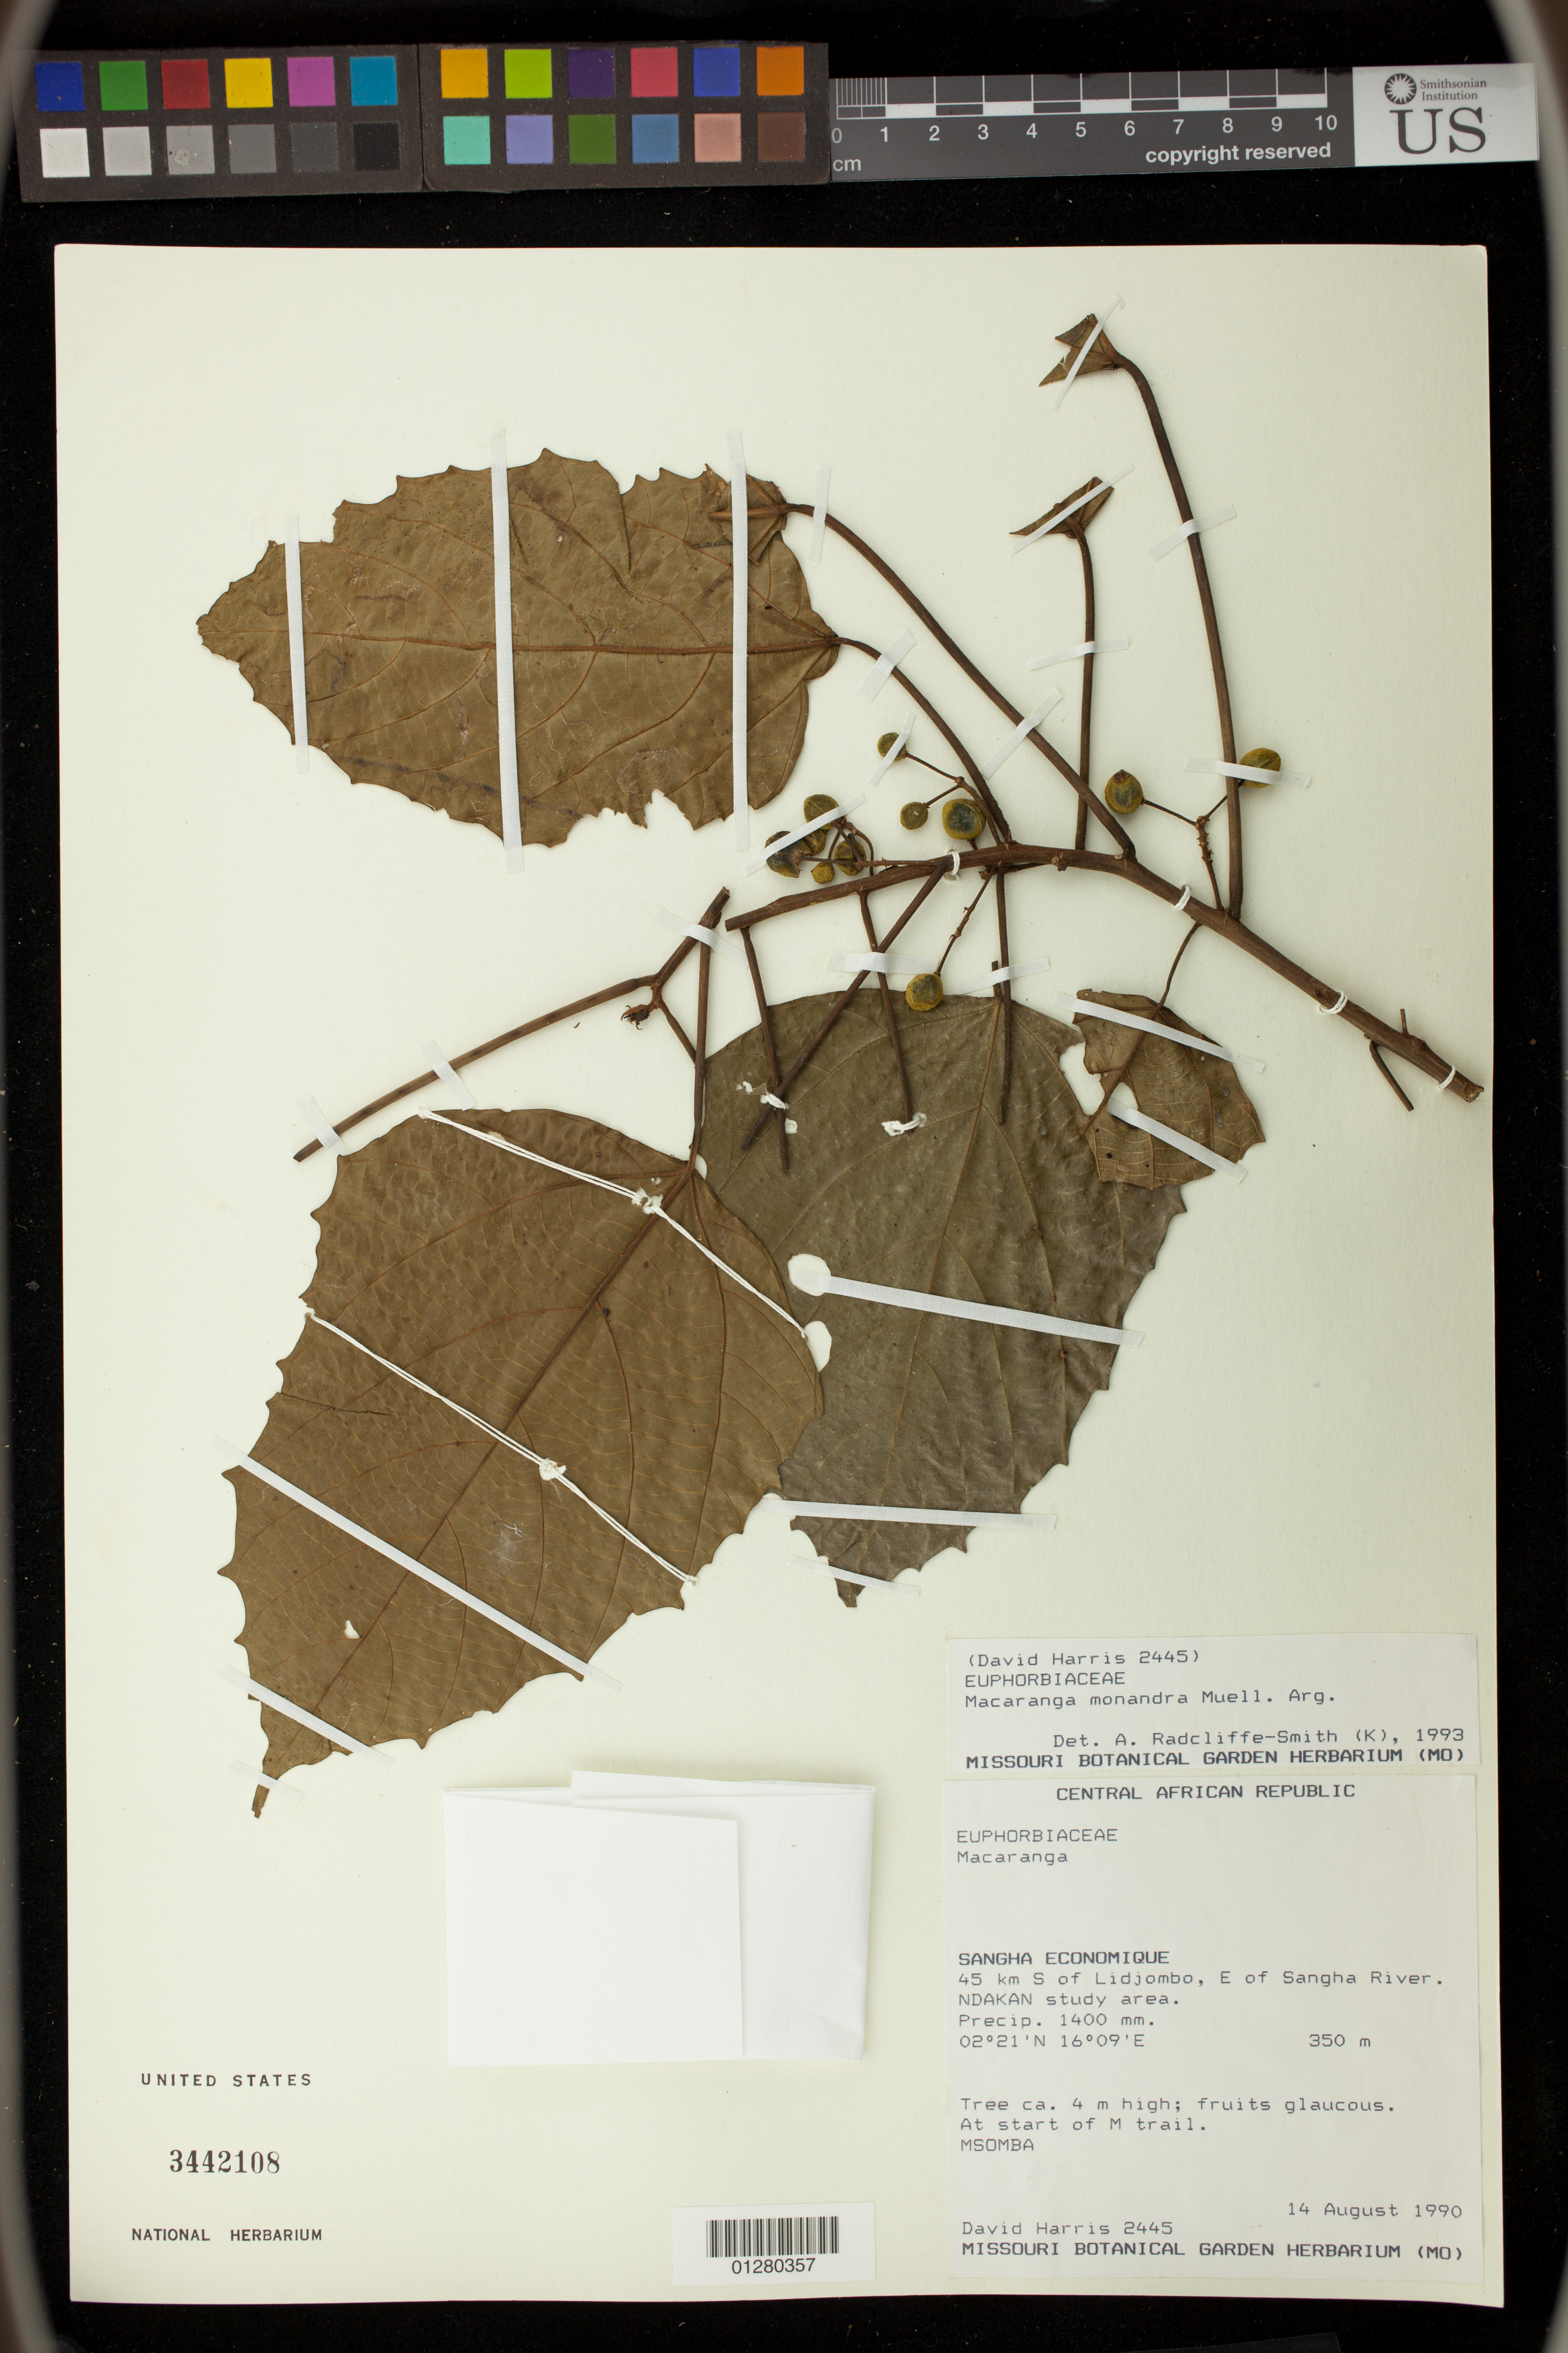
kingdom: Plantae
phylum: Tracheophyta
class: Magnoliopsida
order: Malpighiales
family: Euphorbiaceae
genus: Macaranga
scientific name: Macaranga monandra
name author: Müll. Arg.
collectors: D. Harris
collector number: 2445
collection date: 1990-08-14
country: Central African Republic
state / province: Sangha-Mbaere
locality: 45 km S of Lidjombo, E of Sangha River.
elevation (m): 350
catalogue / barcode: US 3442108